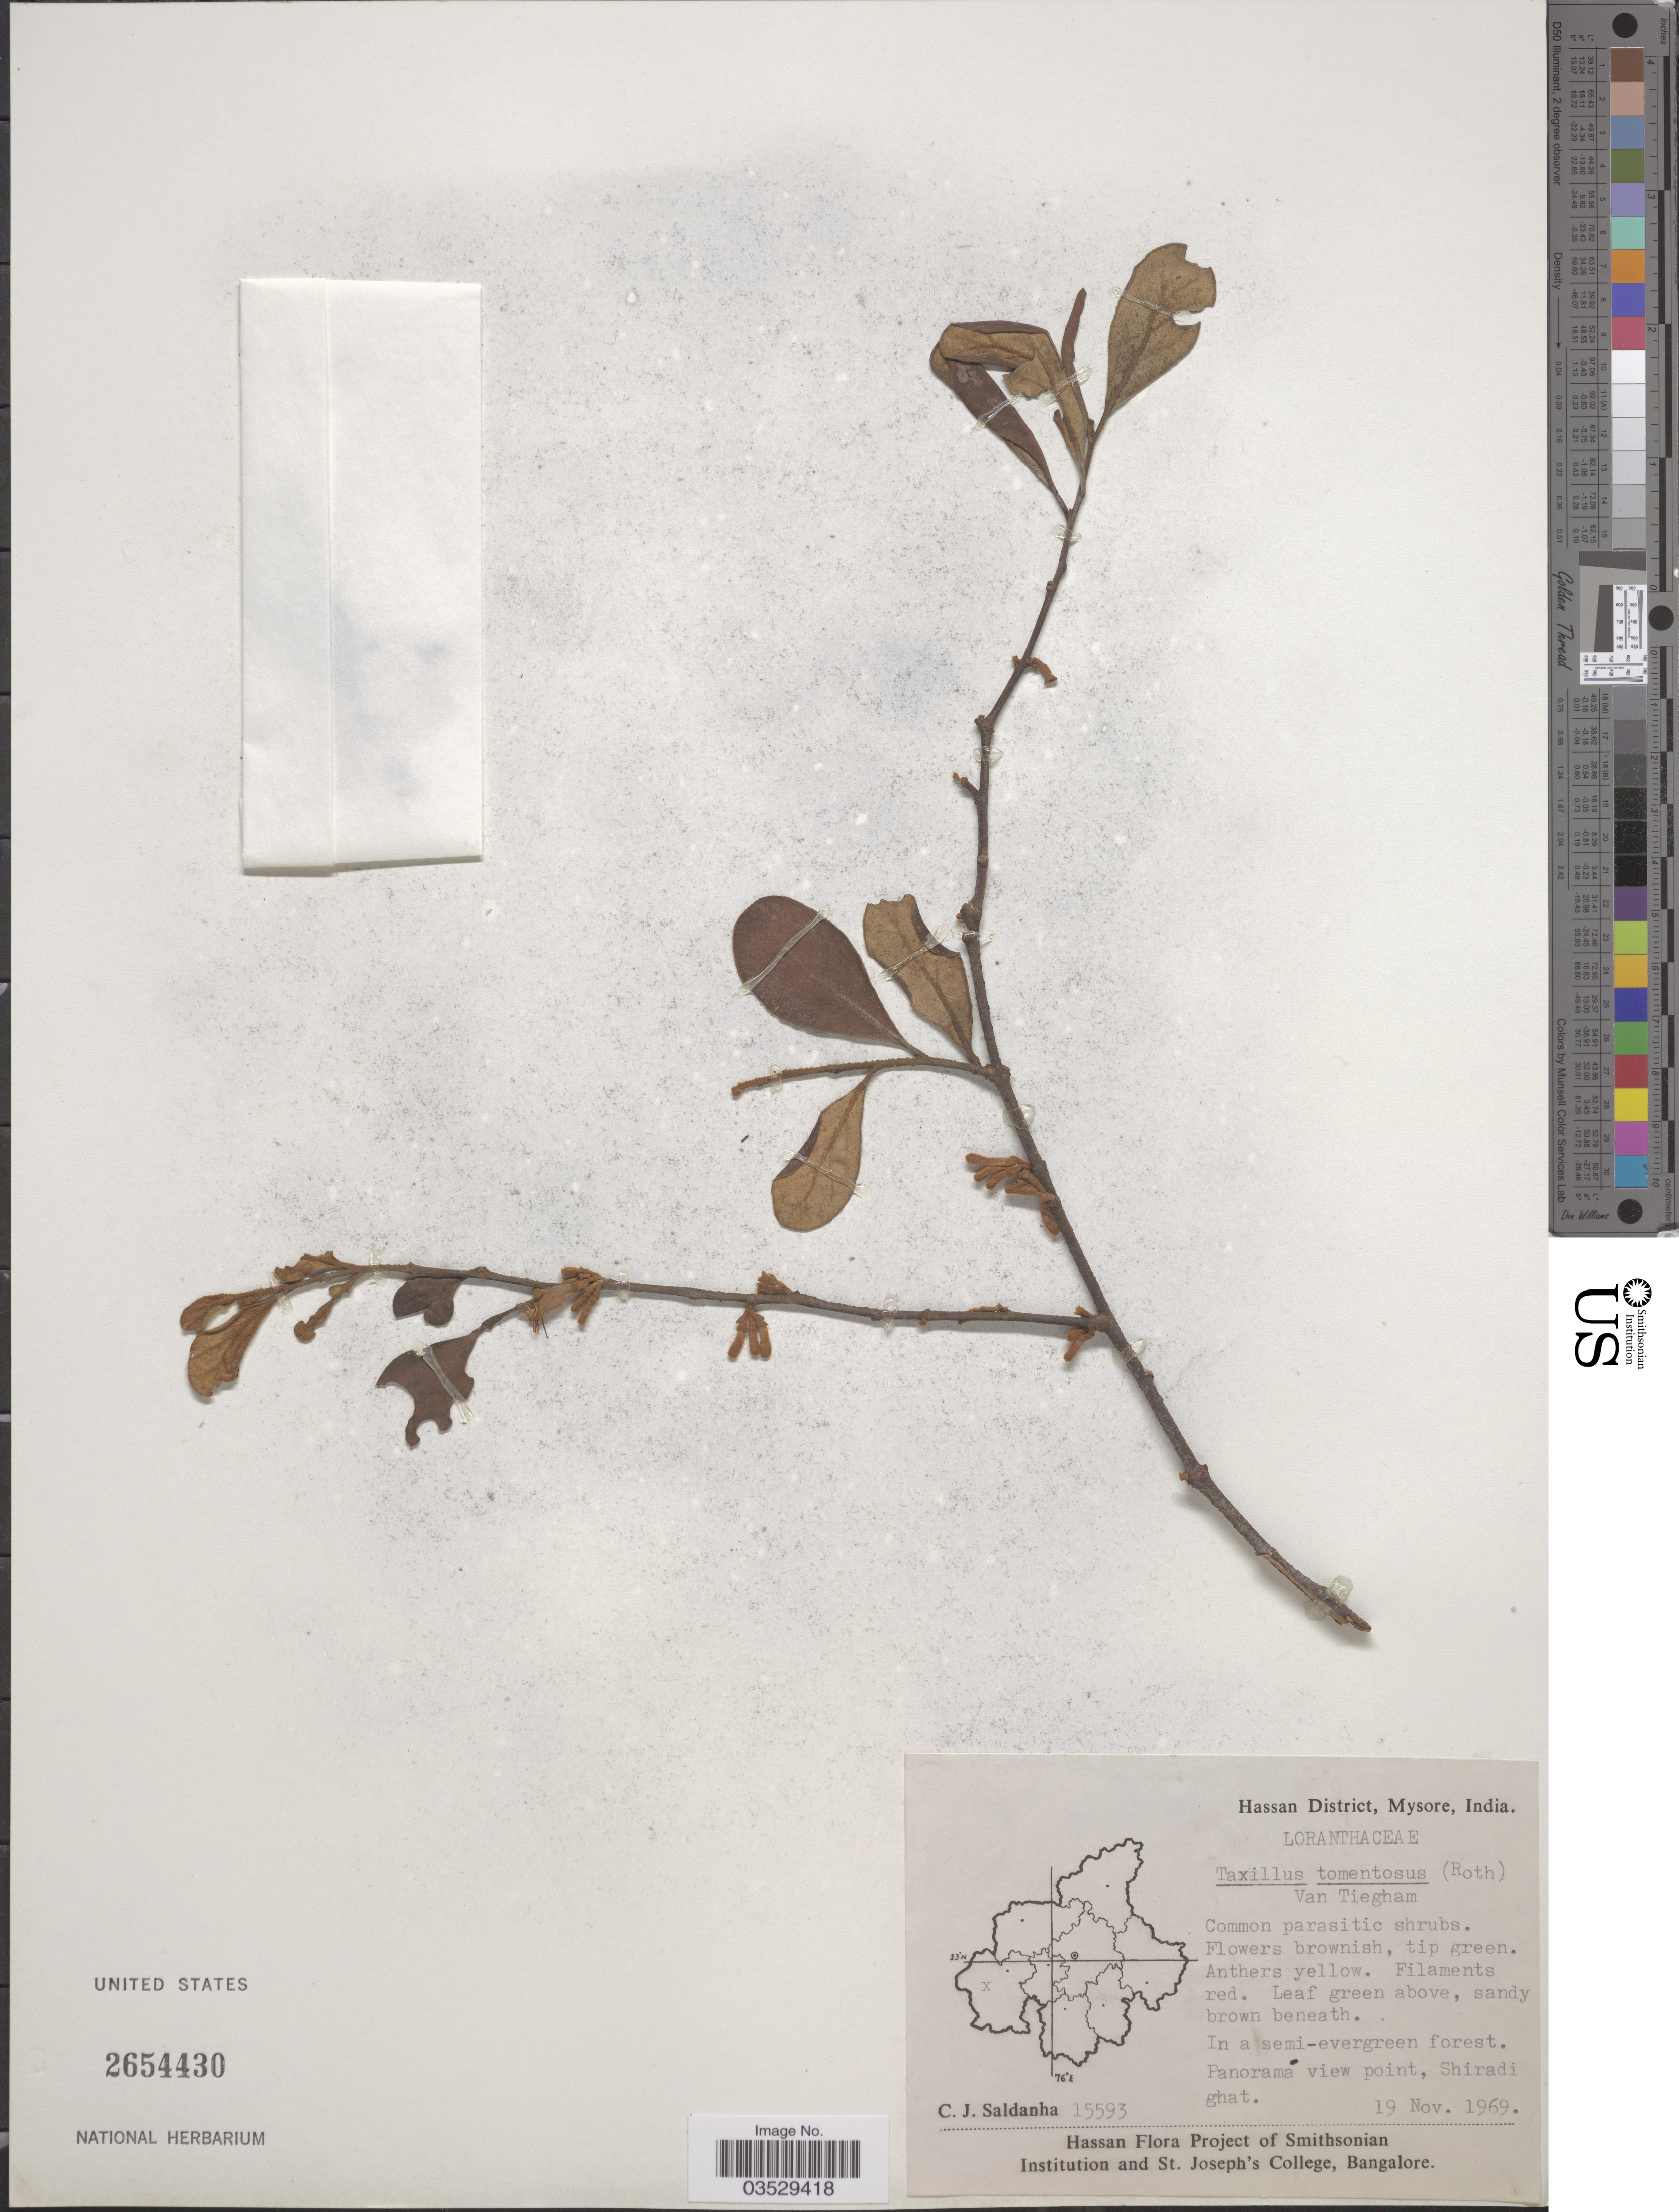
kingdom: Plantae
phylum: Tracheophyta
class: Magnoliopsida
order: Santalales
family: Loranthaceae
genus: Taxillus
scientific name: Taxillus tomentosus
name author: Tiegh.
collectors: C. J. Saldanha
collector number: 15593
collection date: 1969-11-19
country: India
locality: Hassan District, Mysore. Panorama view point, Shiradi ghat.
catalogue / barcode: US 2654430